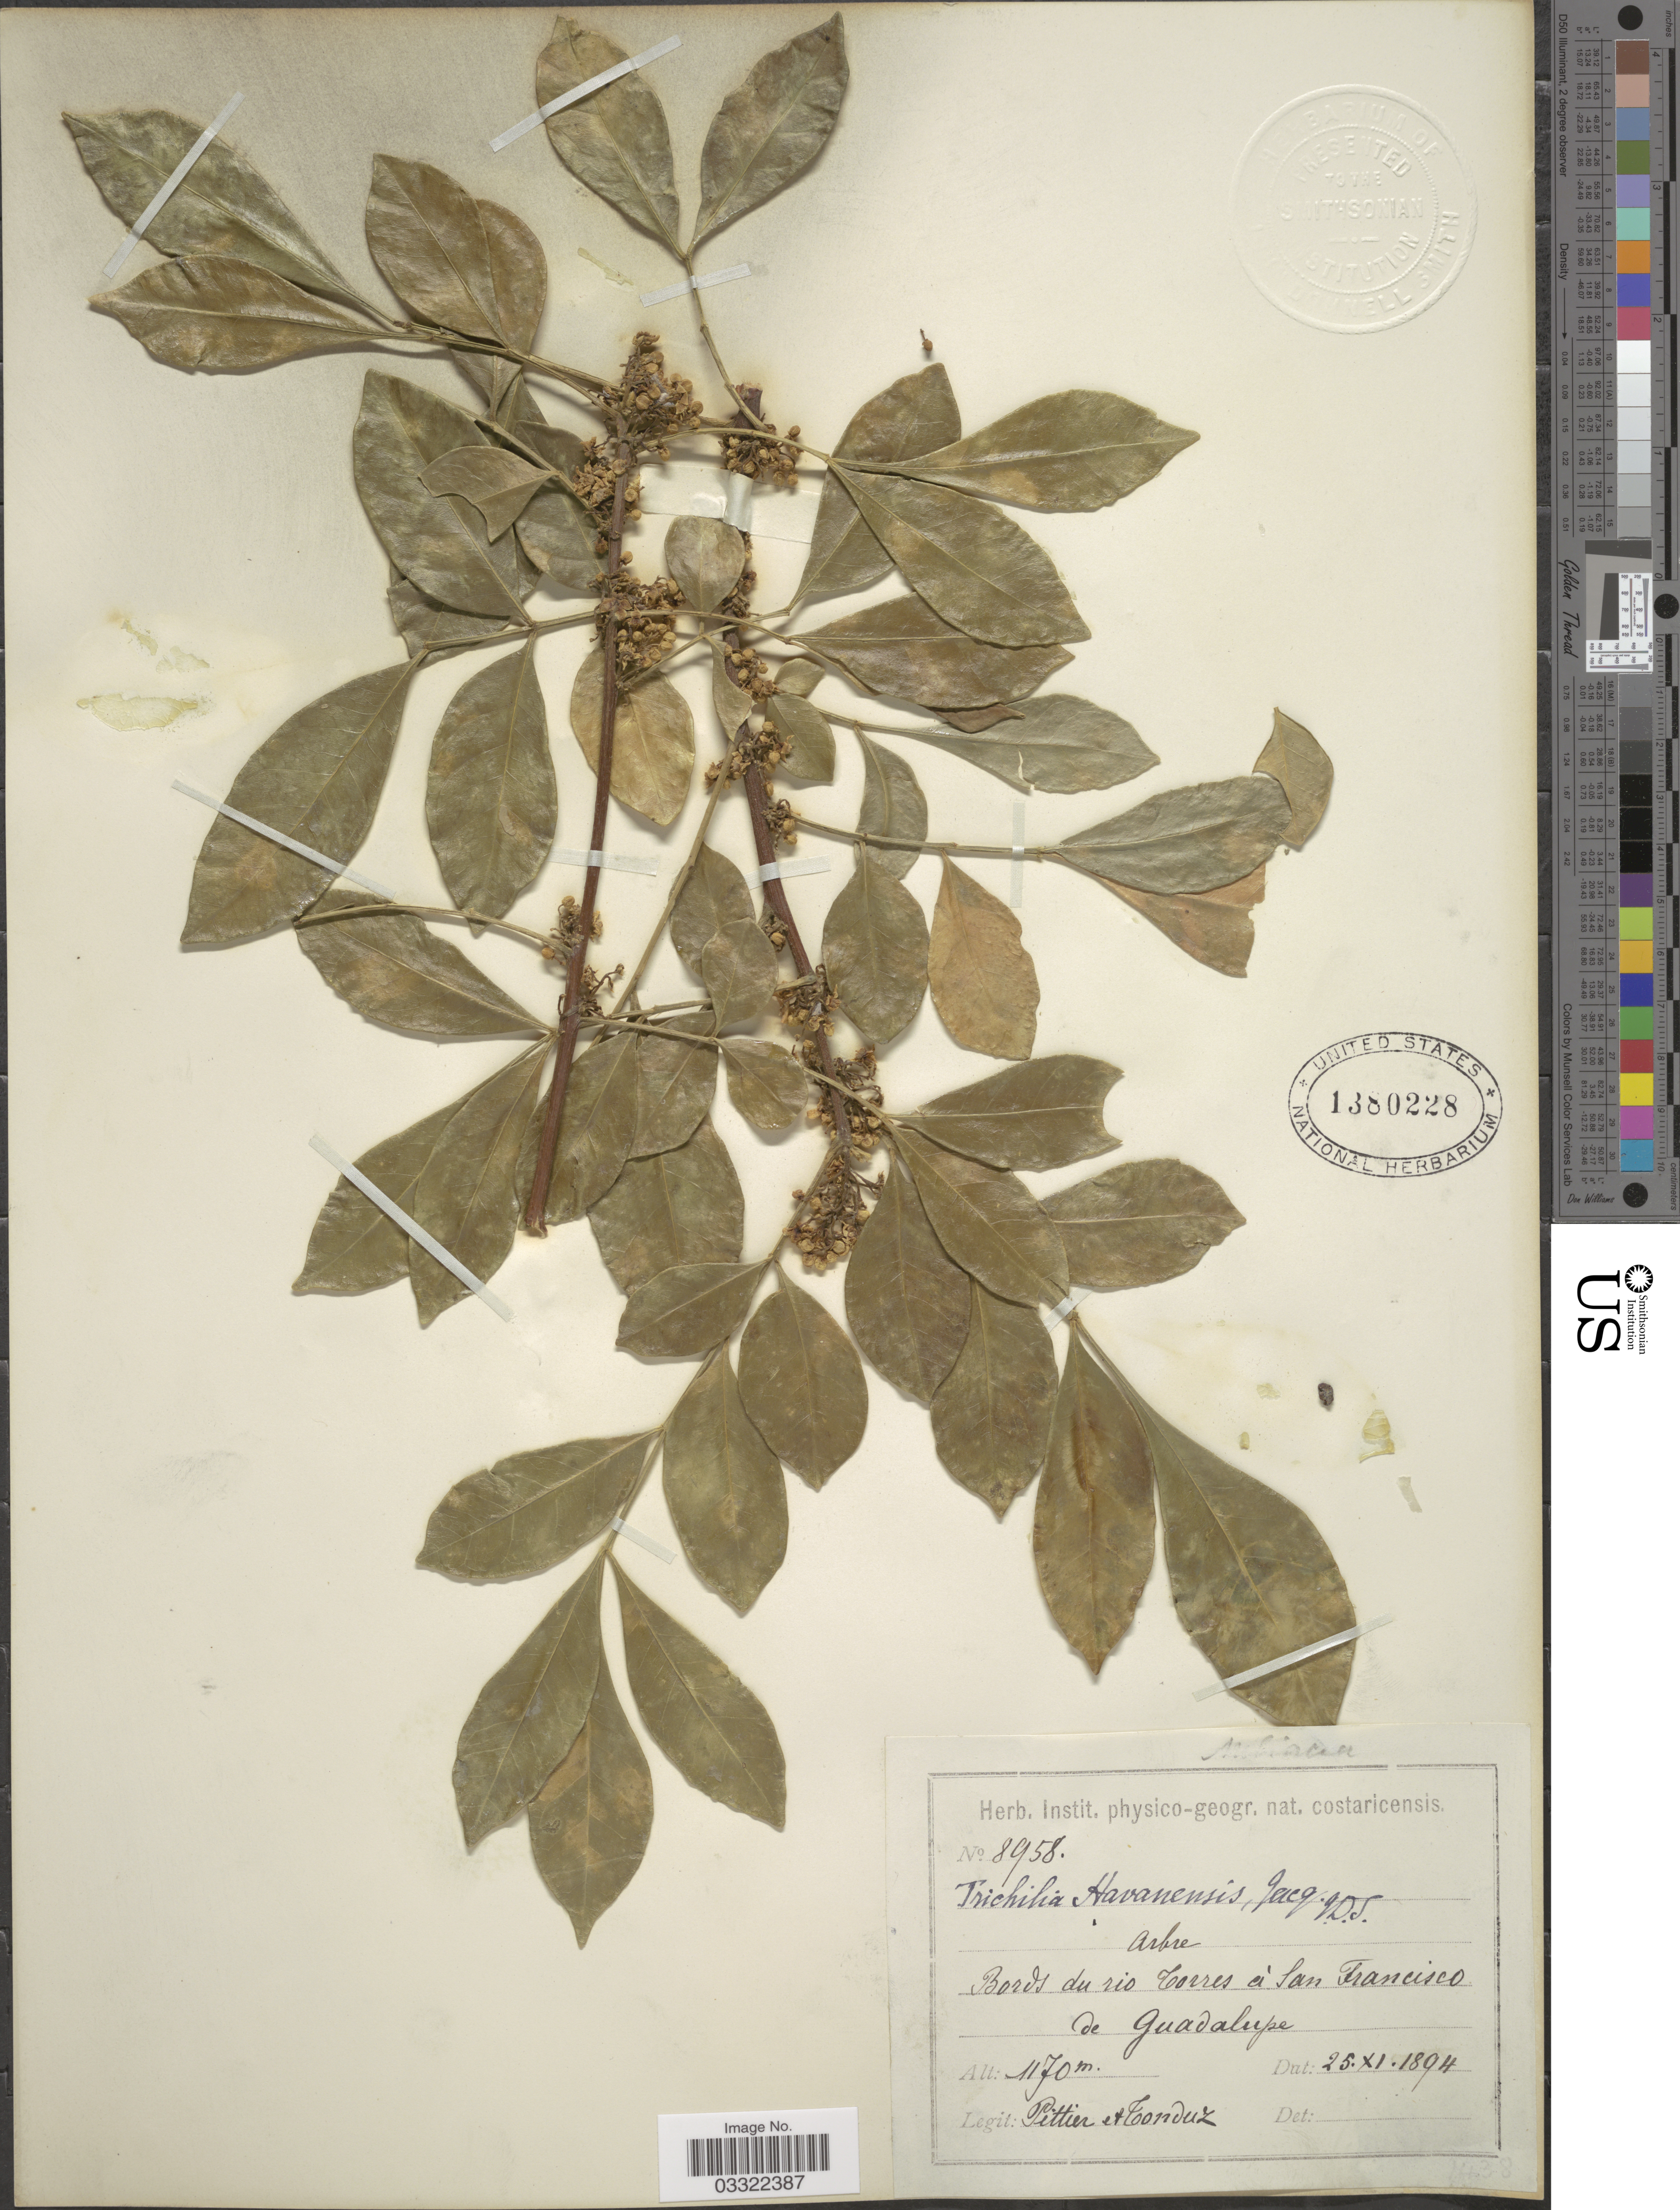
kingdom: Plantae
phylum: Tracheophyta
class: Magnoliopsida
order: Sapindales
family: Meliaceae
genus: Trichilia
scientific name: Trichilia havanensis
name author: Jacq.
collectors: Pittier, -- & Tonduz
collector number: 8958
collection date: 1894-11-25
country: Costa Rica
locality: Bords du rio torres á San Francisco de Guadalupe.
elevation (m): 1170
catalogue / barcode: US 1380228